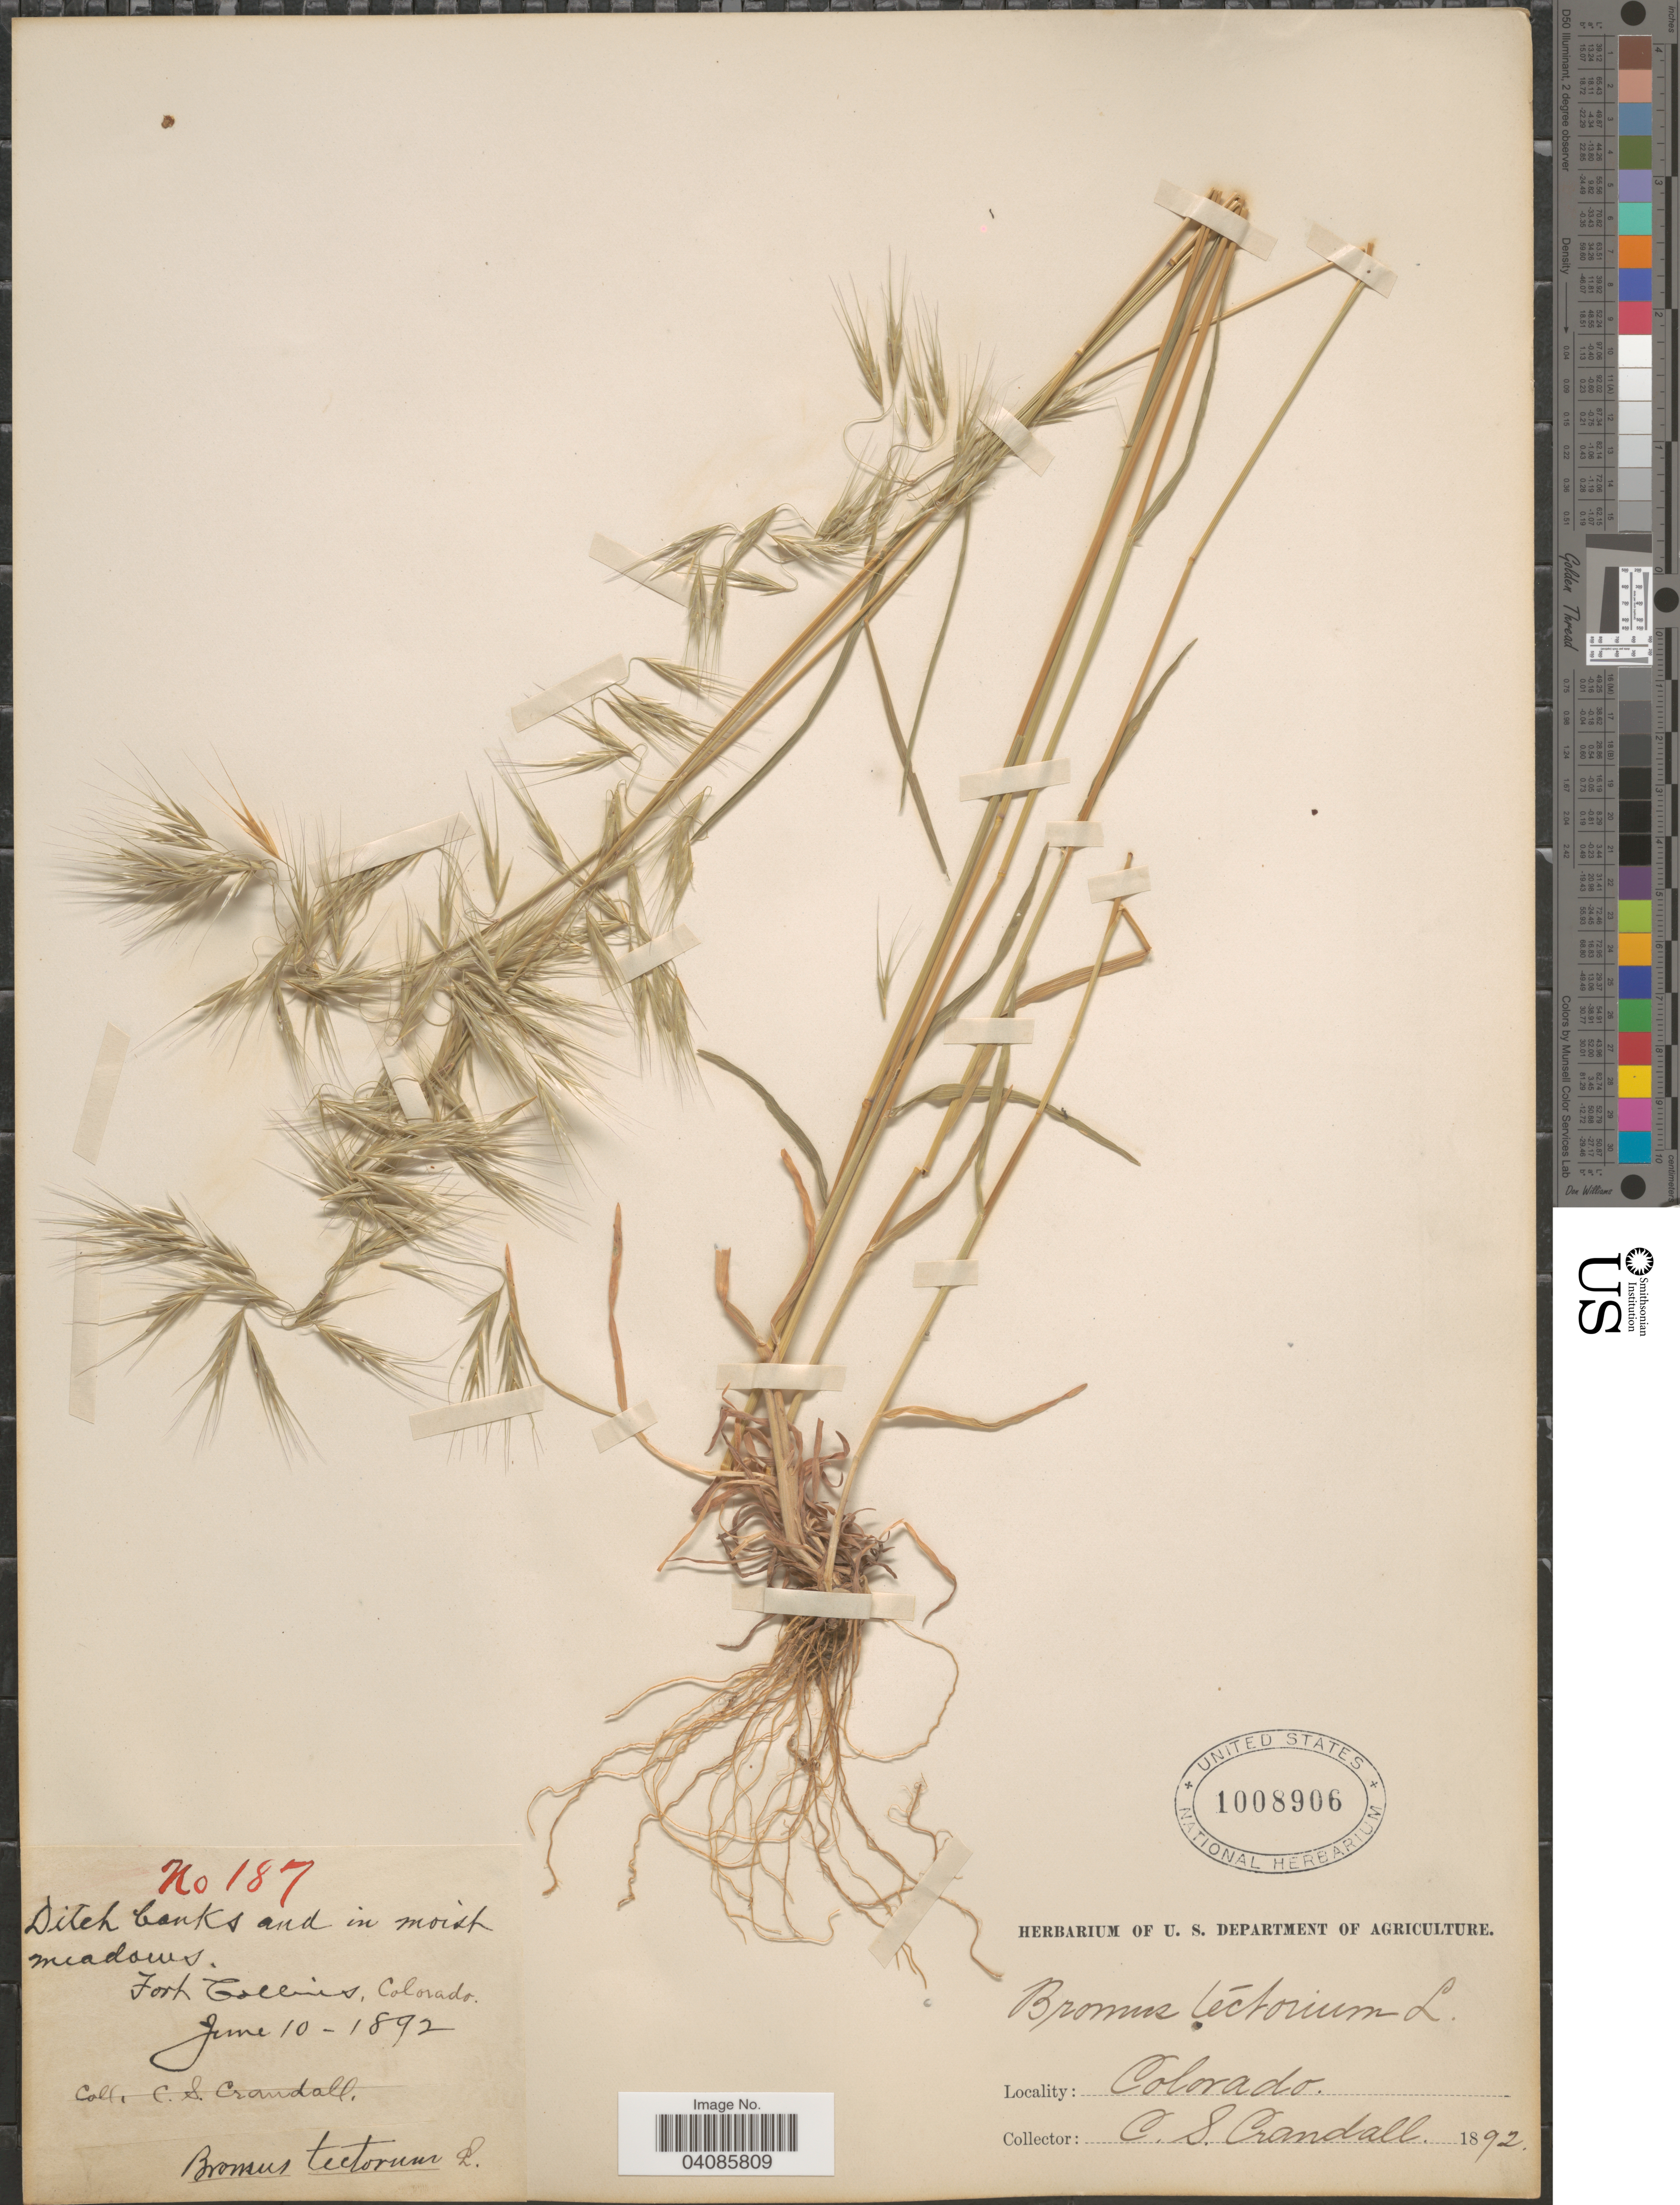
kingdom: Plantae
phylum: Tracheophyta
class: Liliopsida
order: Poales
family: Poaceae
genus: Bromus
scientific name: Bromus tectorum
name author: L.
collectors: C. Crandall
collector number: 187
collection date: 1892-06-10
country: United States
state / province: Colorado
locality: Ditch banks and in moist meadows. Fort Collins.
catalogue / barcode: US 1008906